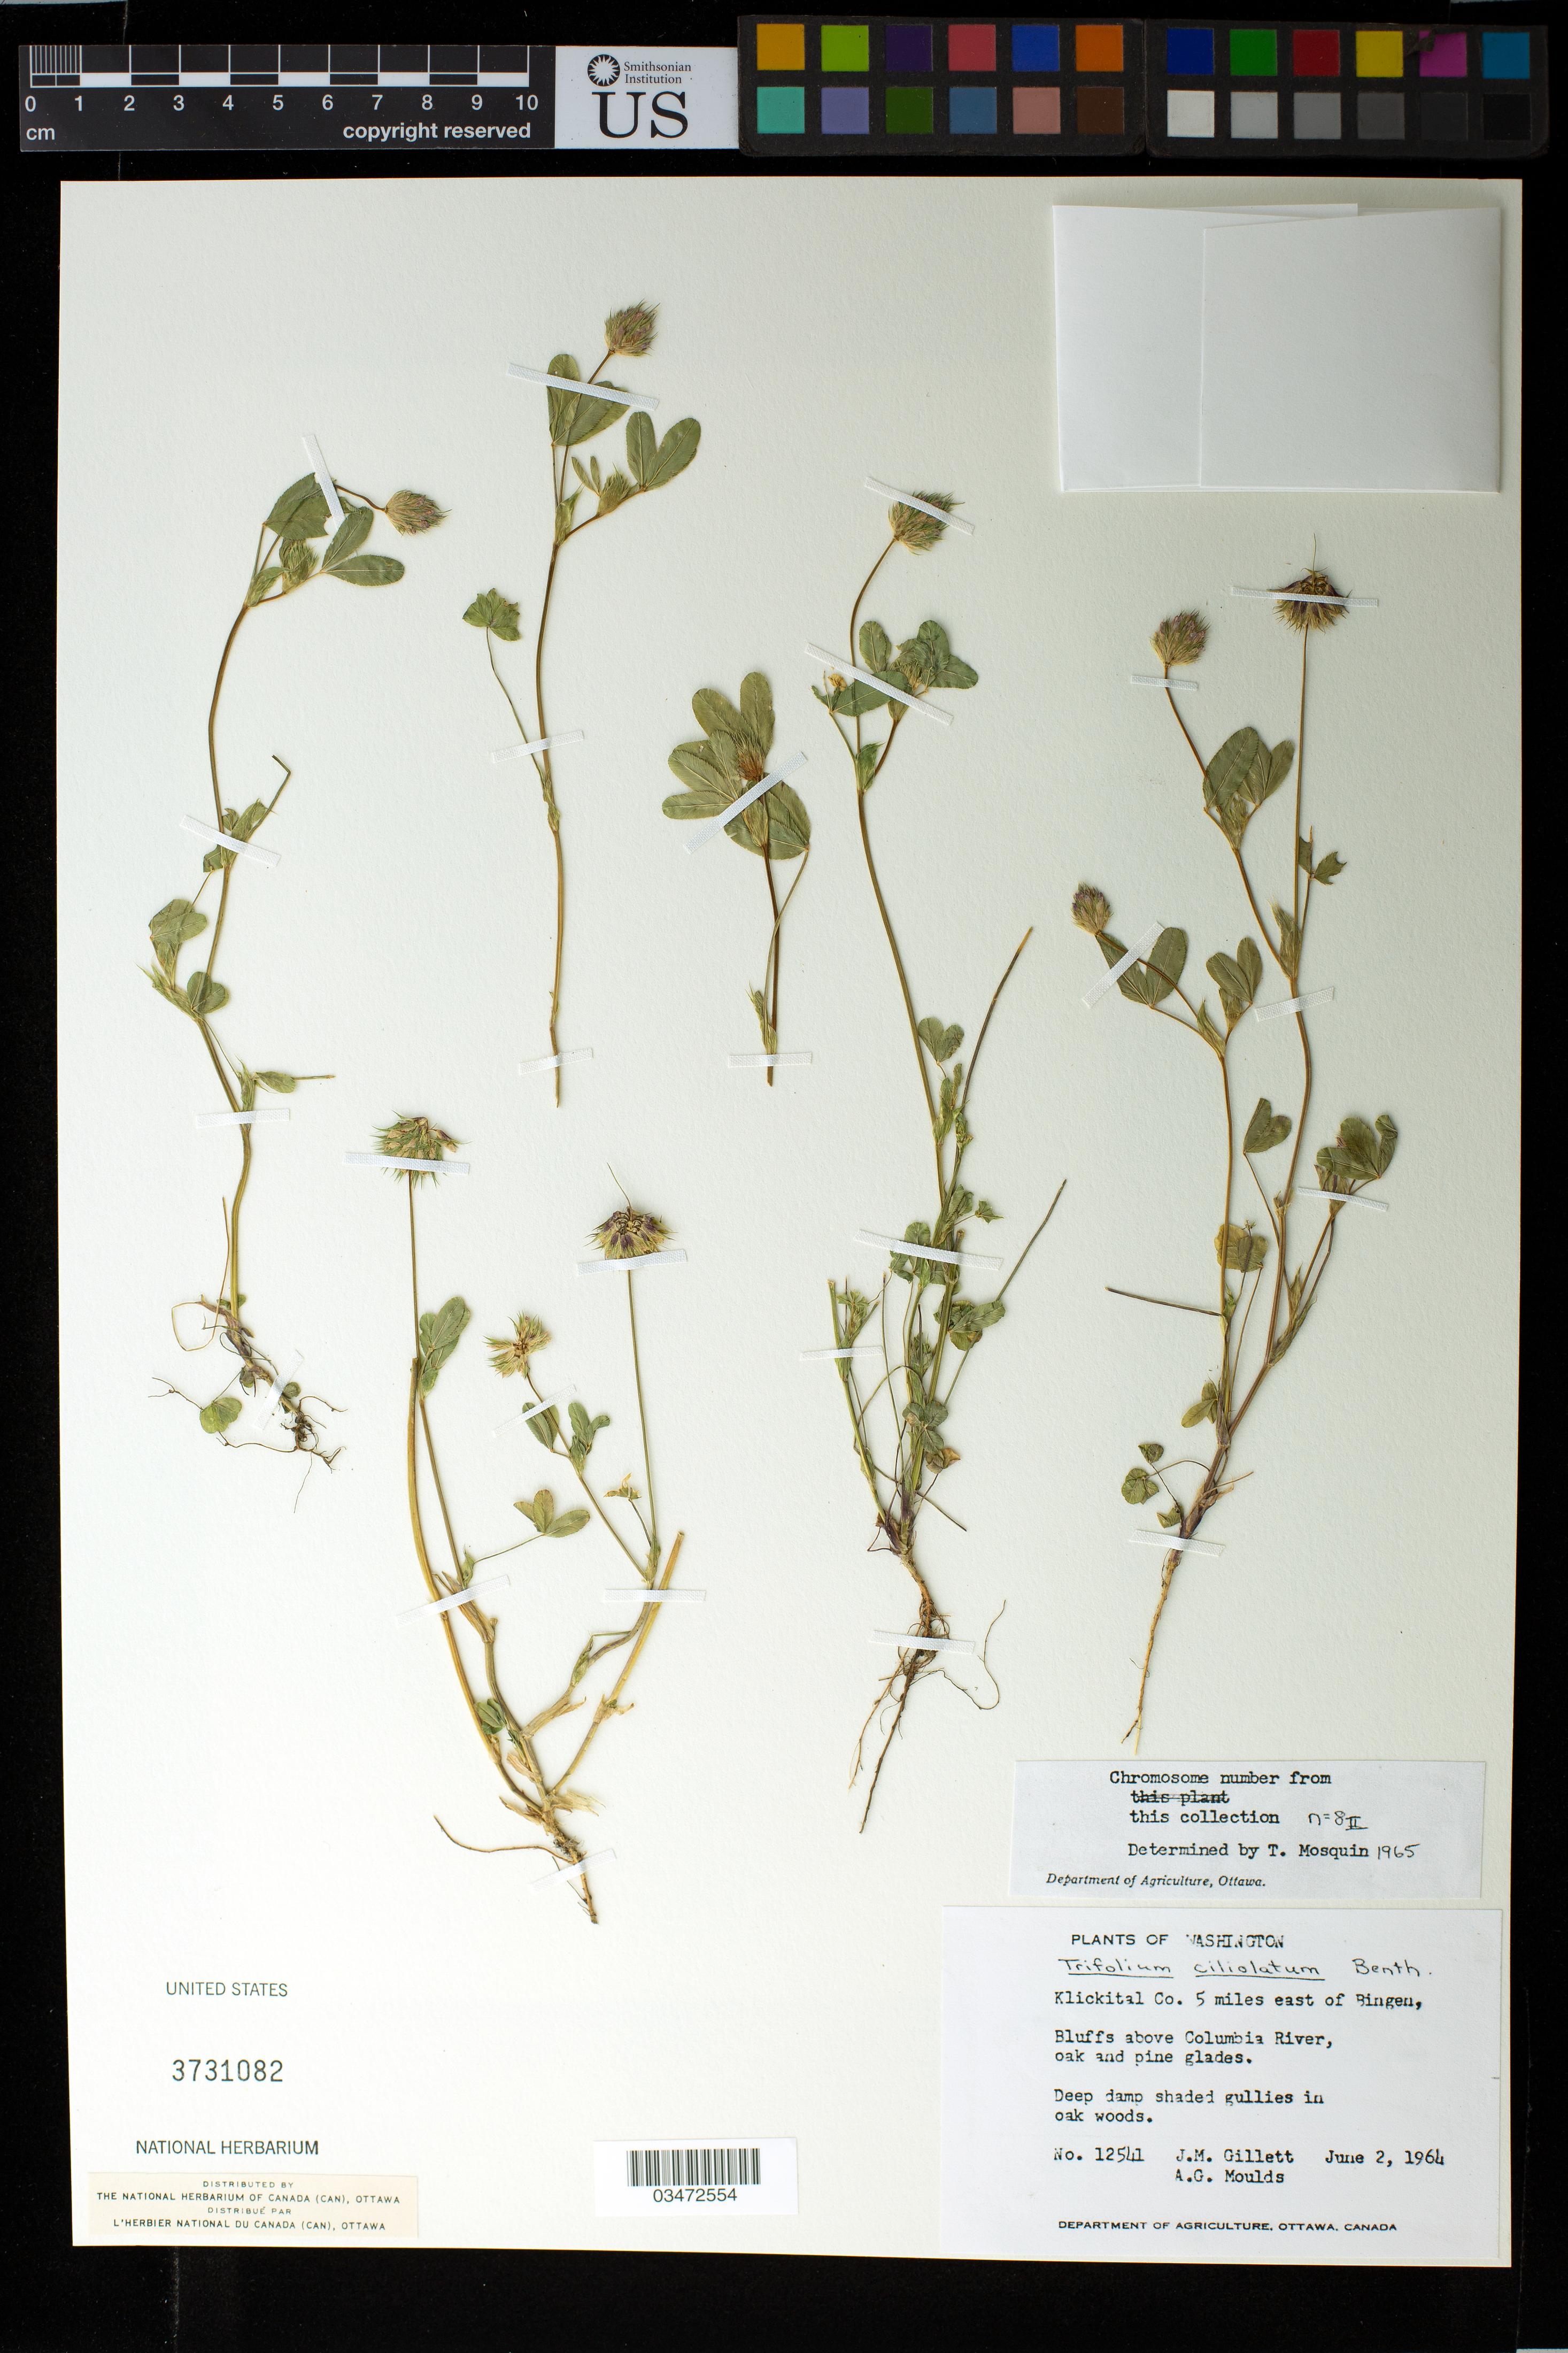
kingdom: Plantae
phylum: Tracheophyta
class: Magnoliopsida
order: Fabales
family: Fabaceae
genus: Trifolium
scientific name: Trifolium ciliolatum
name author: Benth.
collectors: J. Gillett & A. Moulds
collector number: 12541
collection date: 1964-06-02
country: United States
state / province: Washington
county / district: Klickitat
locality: Klickital Co. 5 miles east of Bingen.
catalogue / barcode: US 3731082